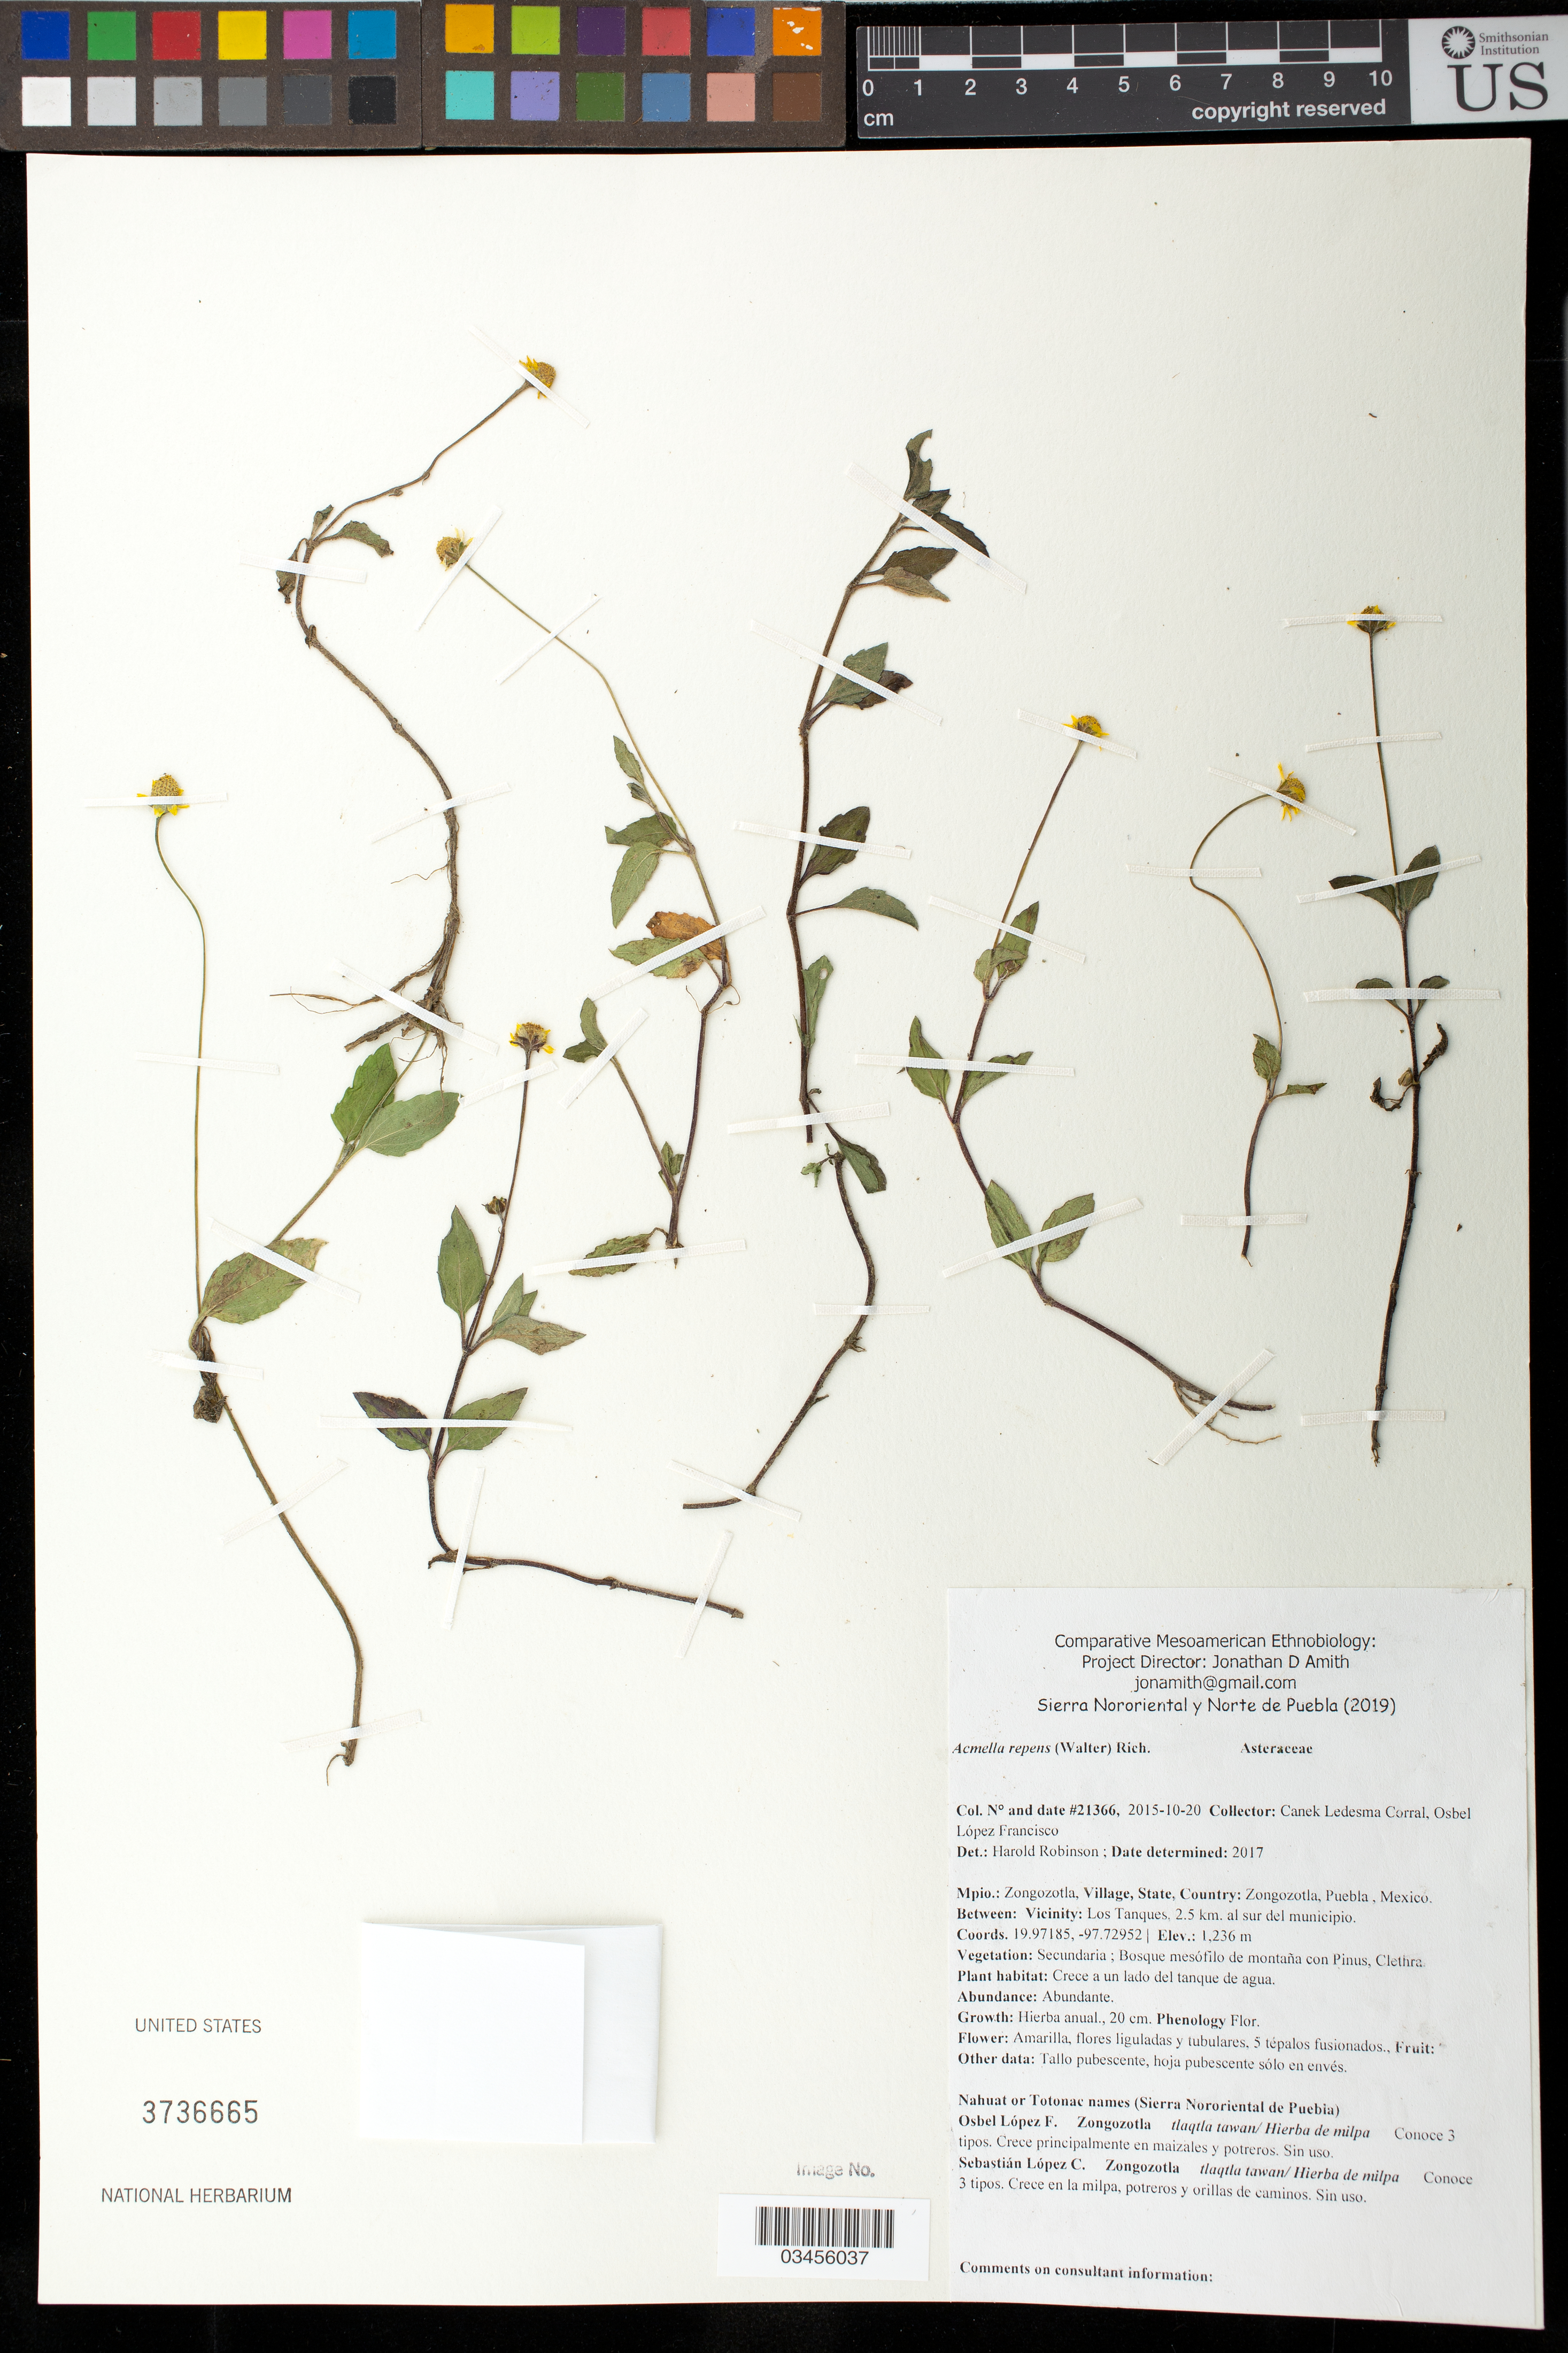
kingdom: Plantae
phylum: Tracheophyta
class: Magnoliopsida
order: Asterales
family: Asteraceae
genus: Acmella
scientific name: Acmella repens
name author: (Walter) Rich.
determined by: Robinson, Harold E., (US)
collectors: Canek Ledesma C. & O. López Francisco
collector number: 21366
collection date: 2015-10-20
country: México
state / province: Puebla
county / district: Zongozotla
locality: PUEBLO: Zongozotla; LOCALIDAD EXACTA: Los Tanques, 2.5 km al sur del municipio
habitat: Bosque mesófilo de montaña con Pinus, Clethra | Crece a un lado del tanque de agua.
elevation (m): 1236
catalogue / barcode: US 3736665